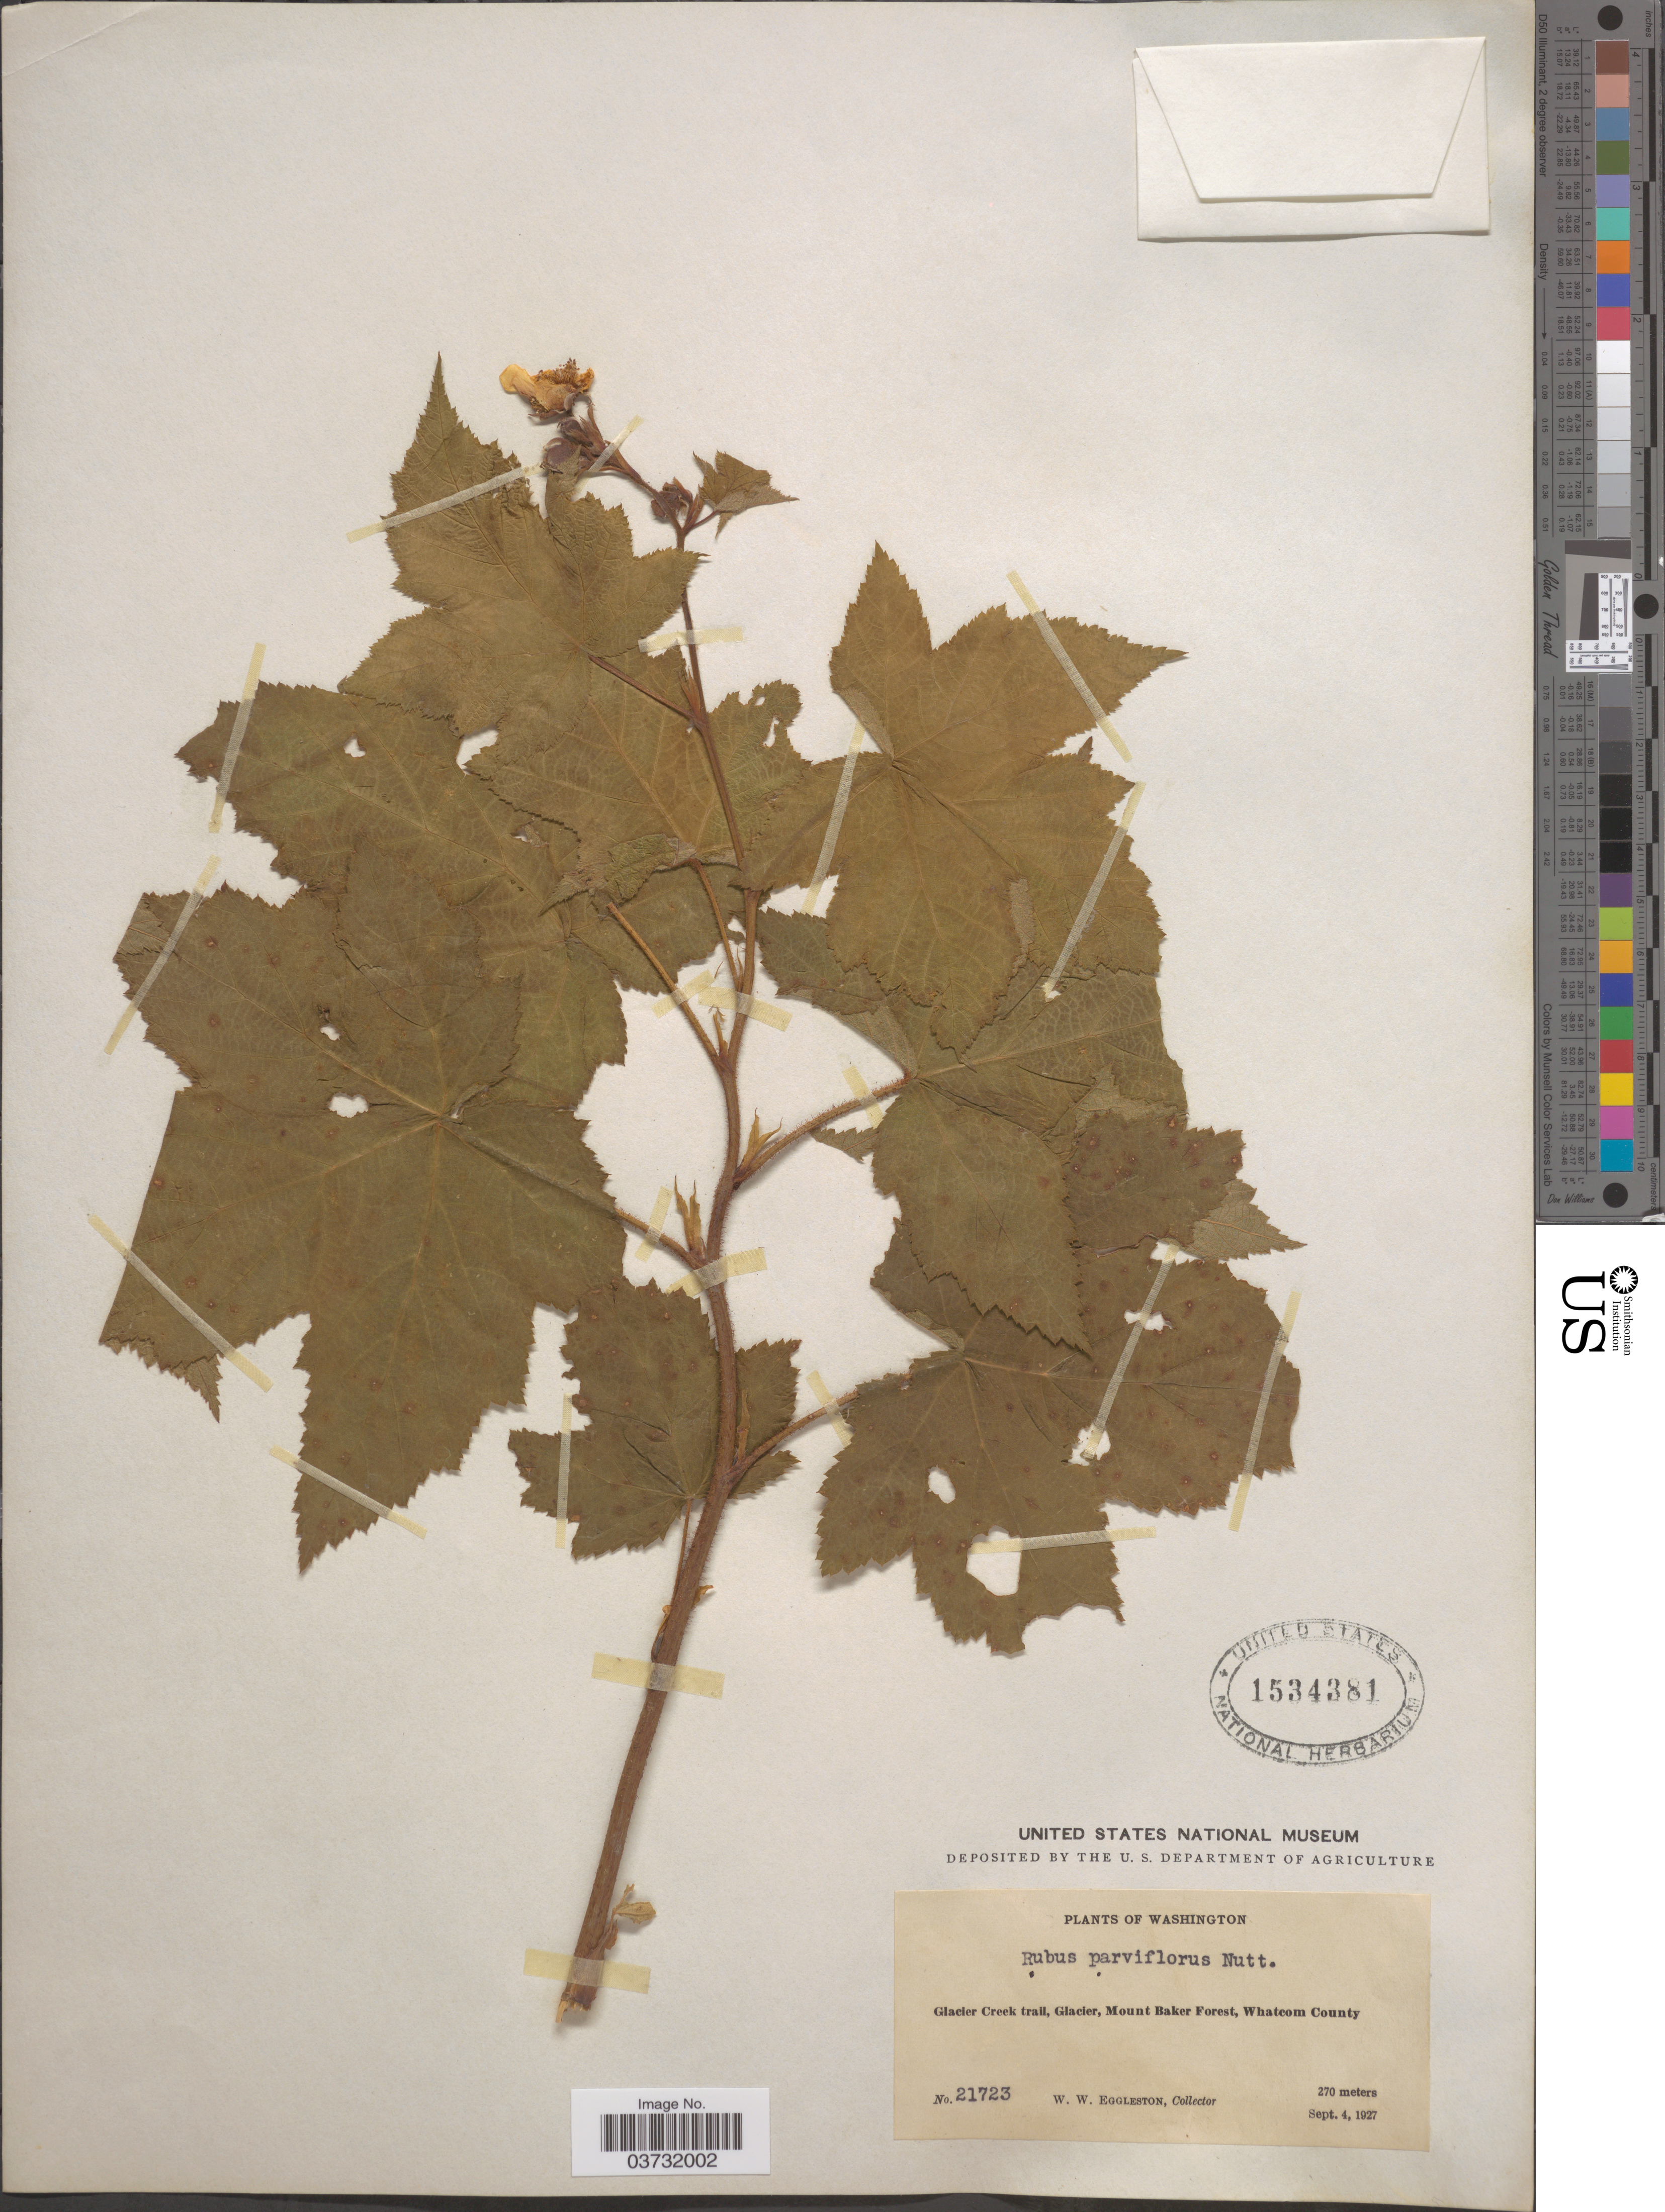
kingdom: Plantae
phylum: Tracheophyta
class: Magnoliopsida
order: Rosales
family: Rosaceae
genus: Rubus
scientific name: Rubus parviflorus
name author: Nutt.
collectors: W. W. Eggleston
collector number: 21723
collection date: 1927-09-04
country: United States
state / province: Washington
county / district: Whatcom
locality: Glacier Creek trail, Glacier, Mount Baker Forest, Whatcom County.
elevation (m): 270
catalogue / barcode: US 1534381